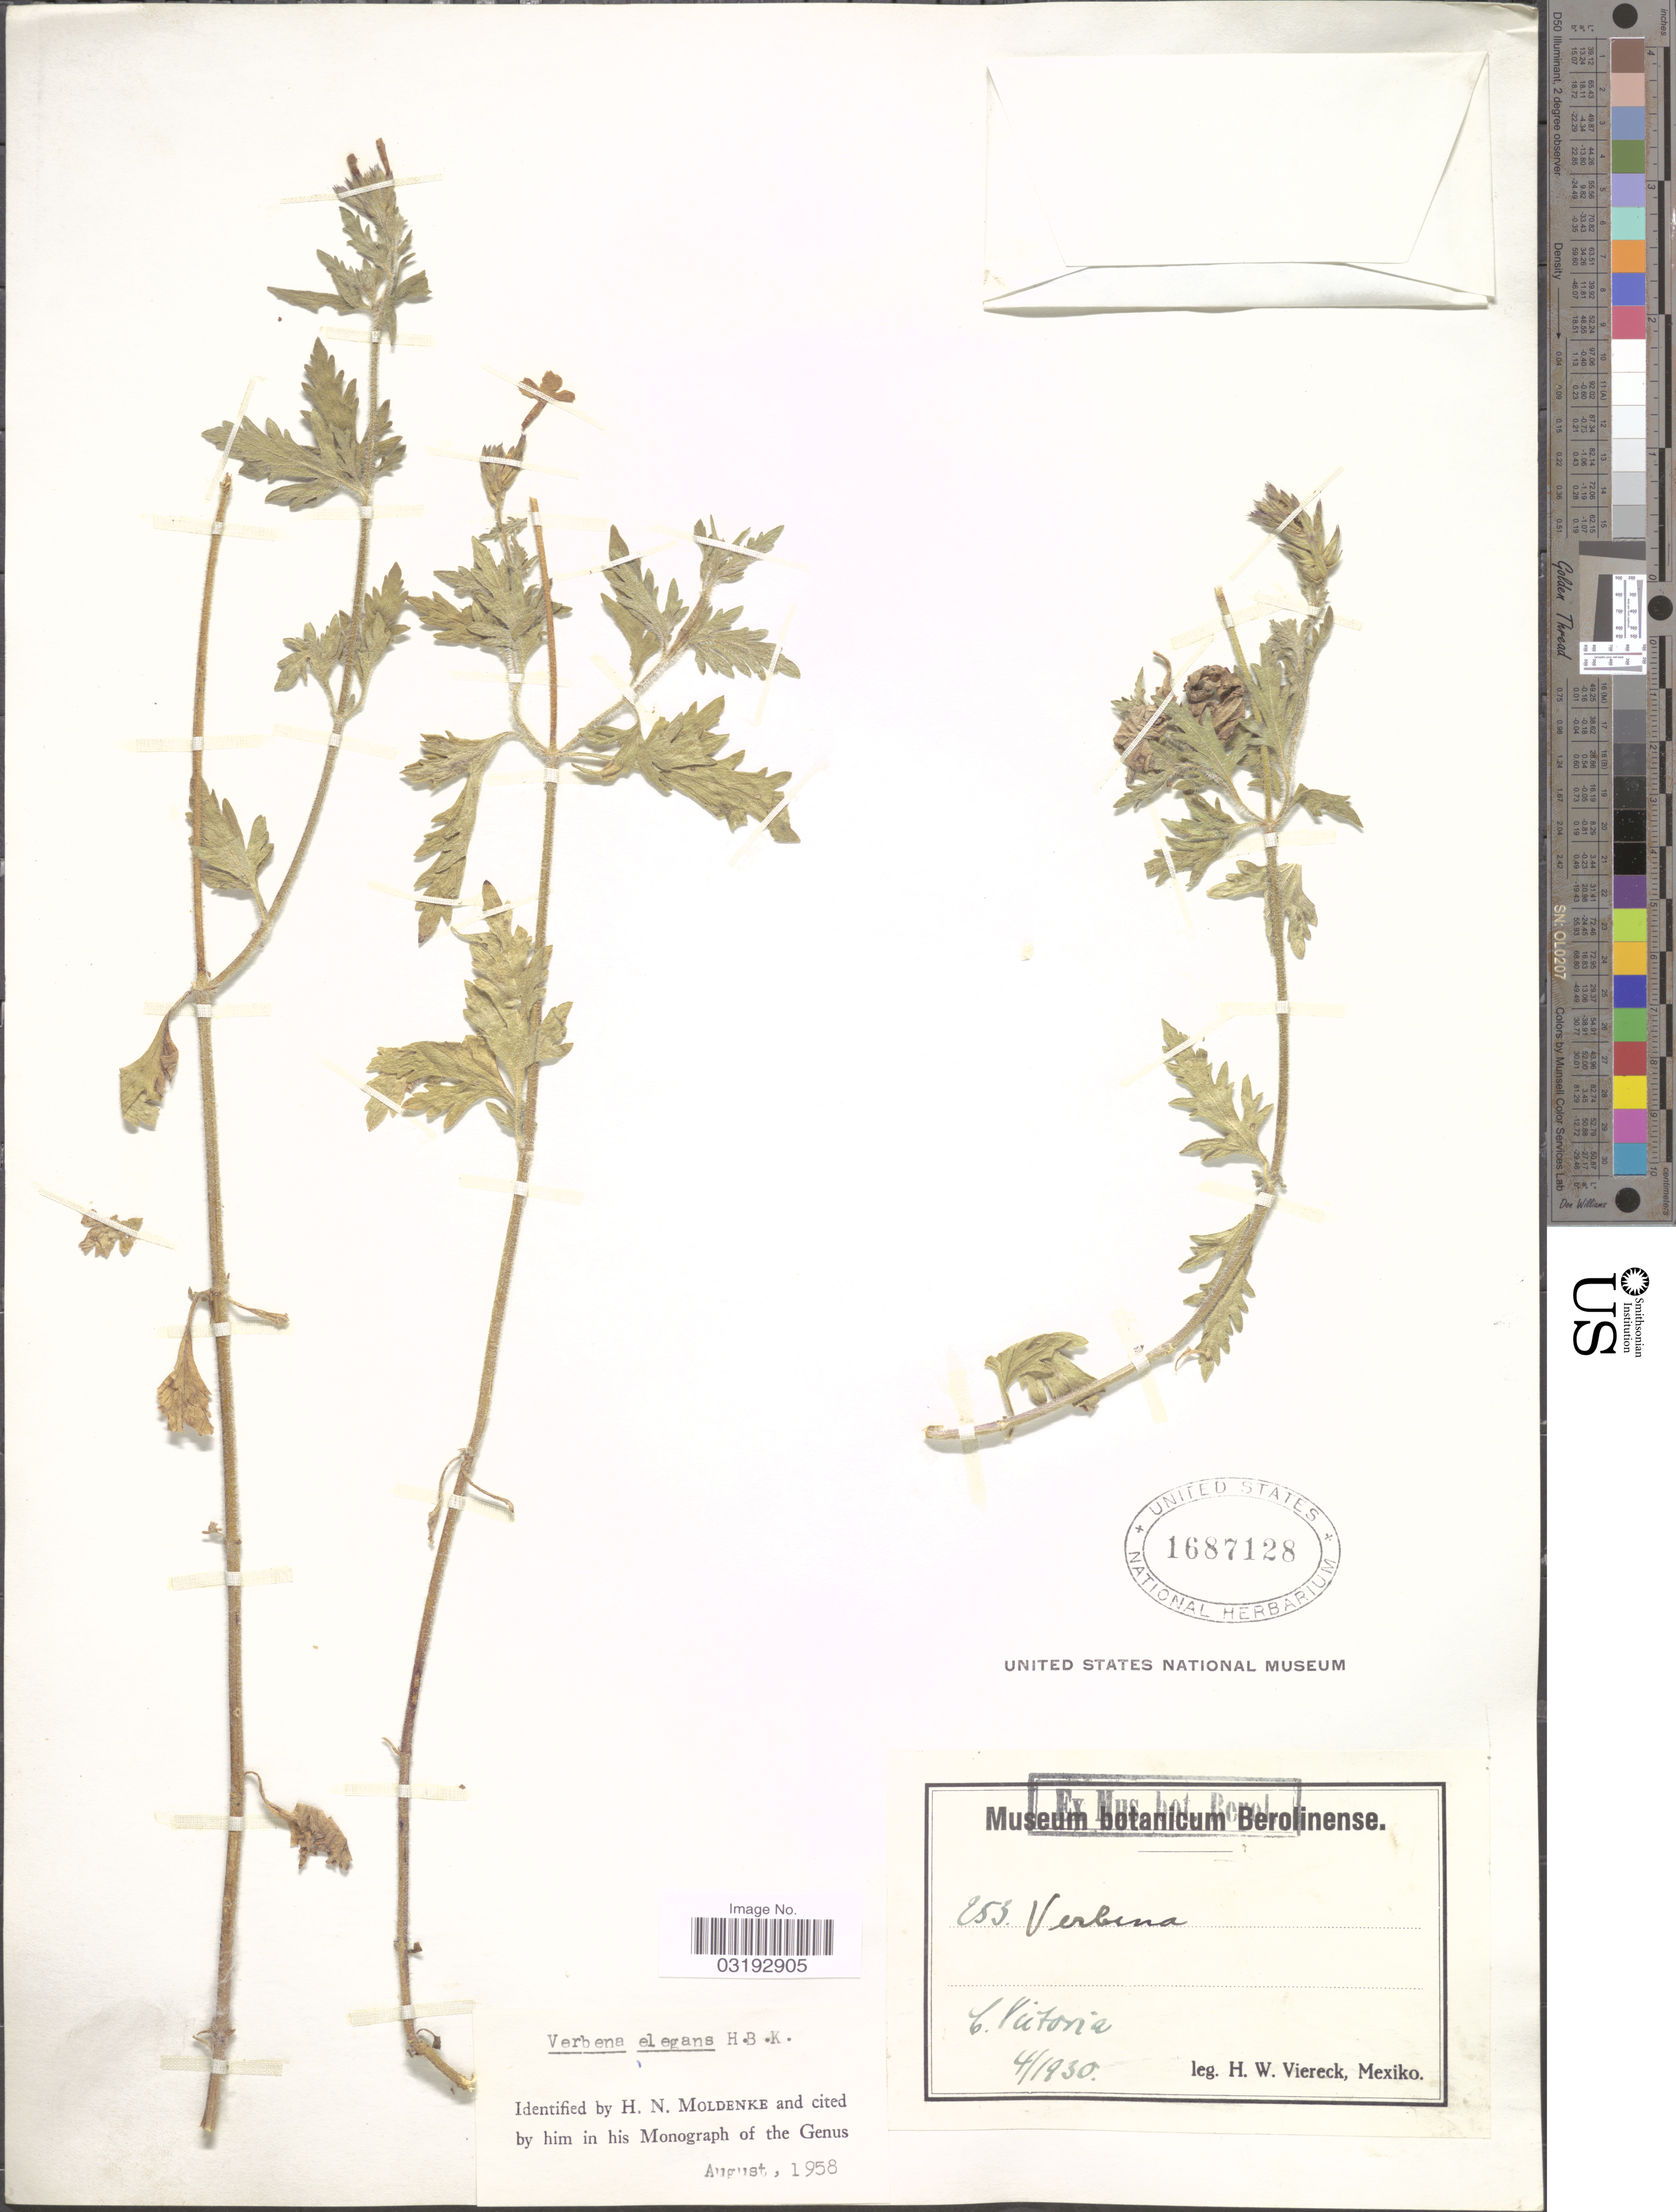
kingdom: Plantae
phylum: Tracheophyta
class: Magnoliopsida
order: Lamiales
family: Verbenaceae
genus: Verbena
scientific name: Verbena elegans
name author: Kunth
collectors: H. W. Viereck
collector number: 253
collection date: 1930-04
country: Mexico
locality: C. Victoria.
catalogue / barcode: US 1687128